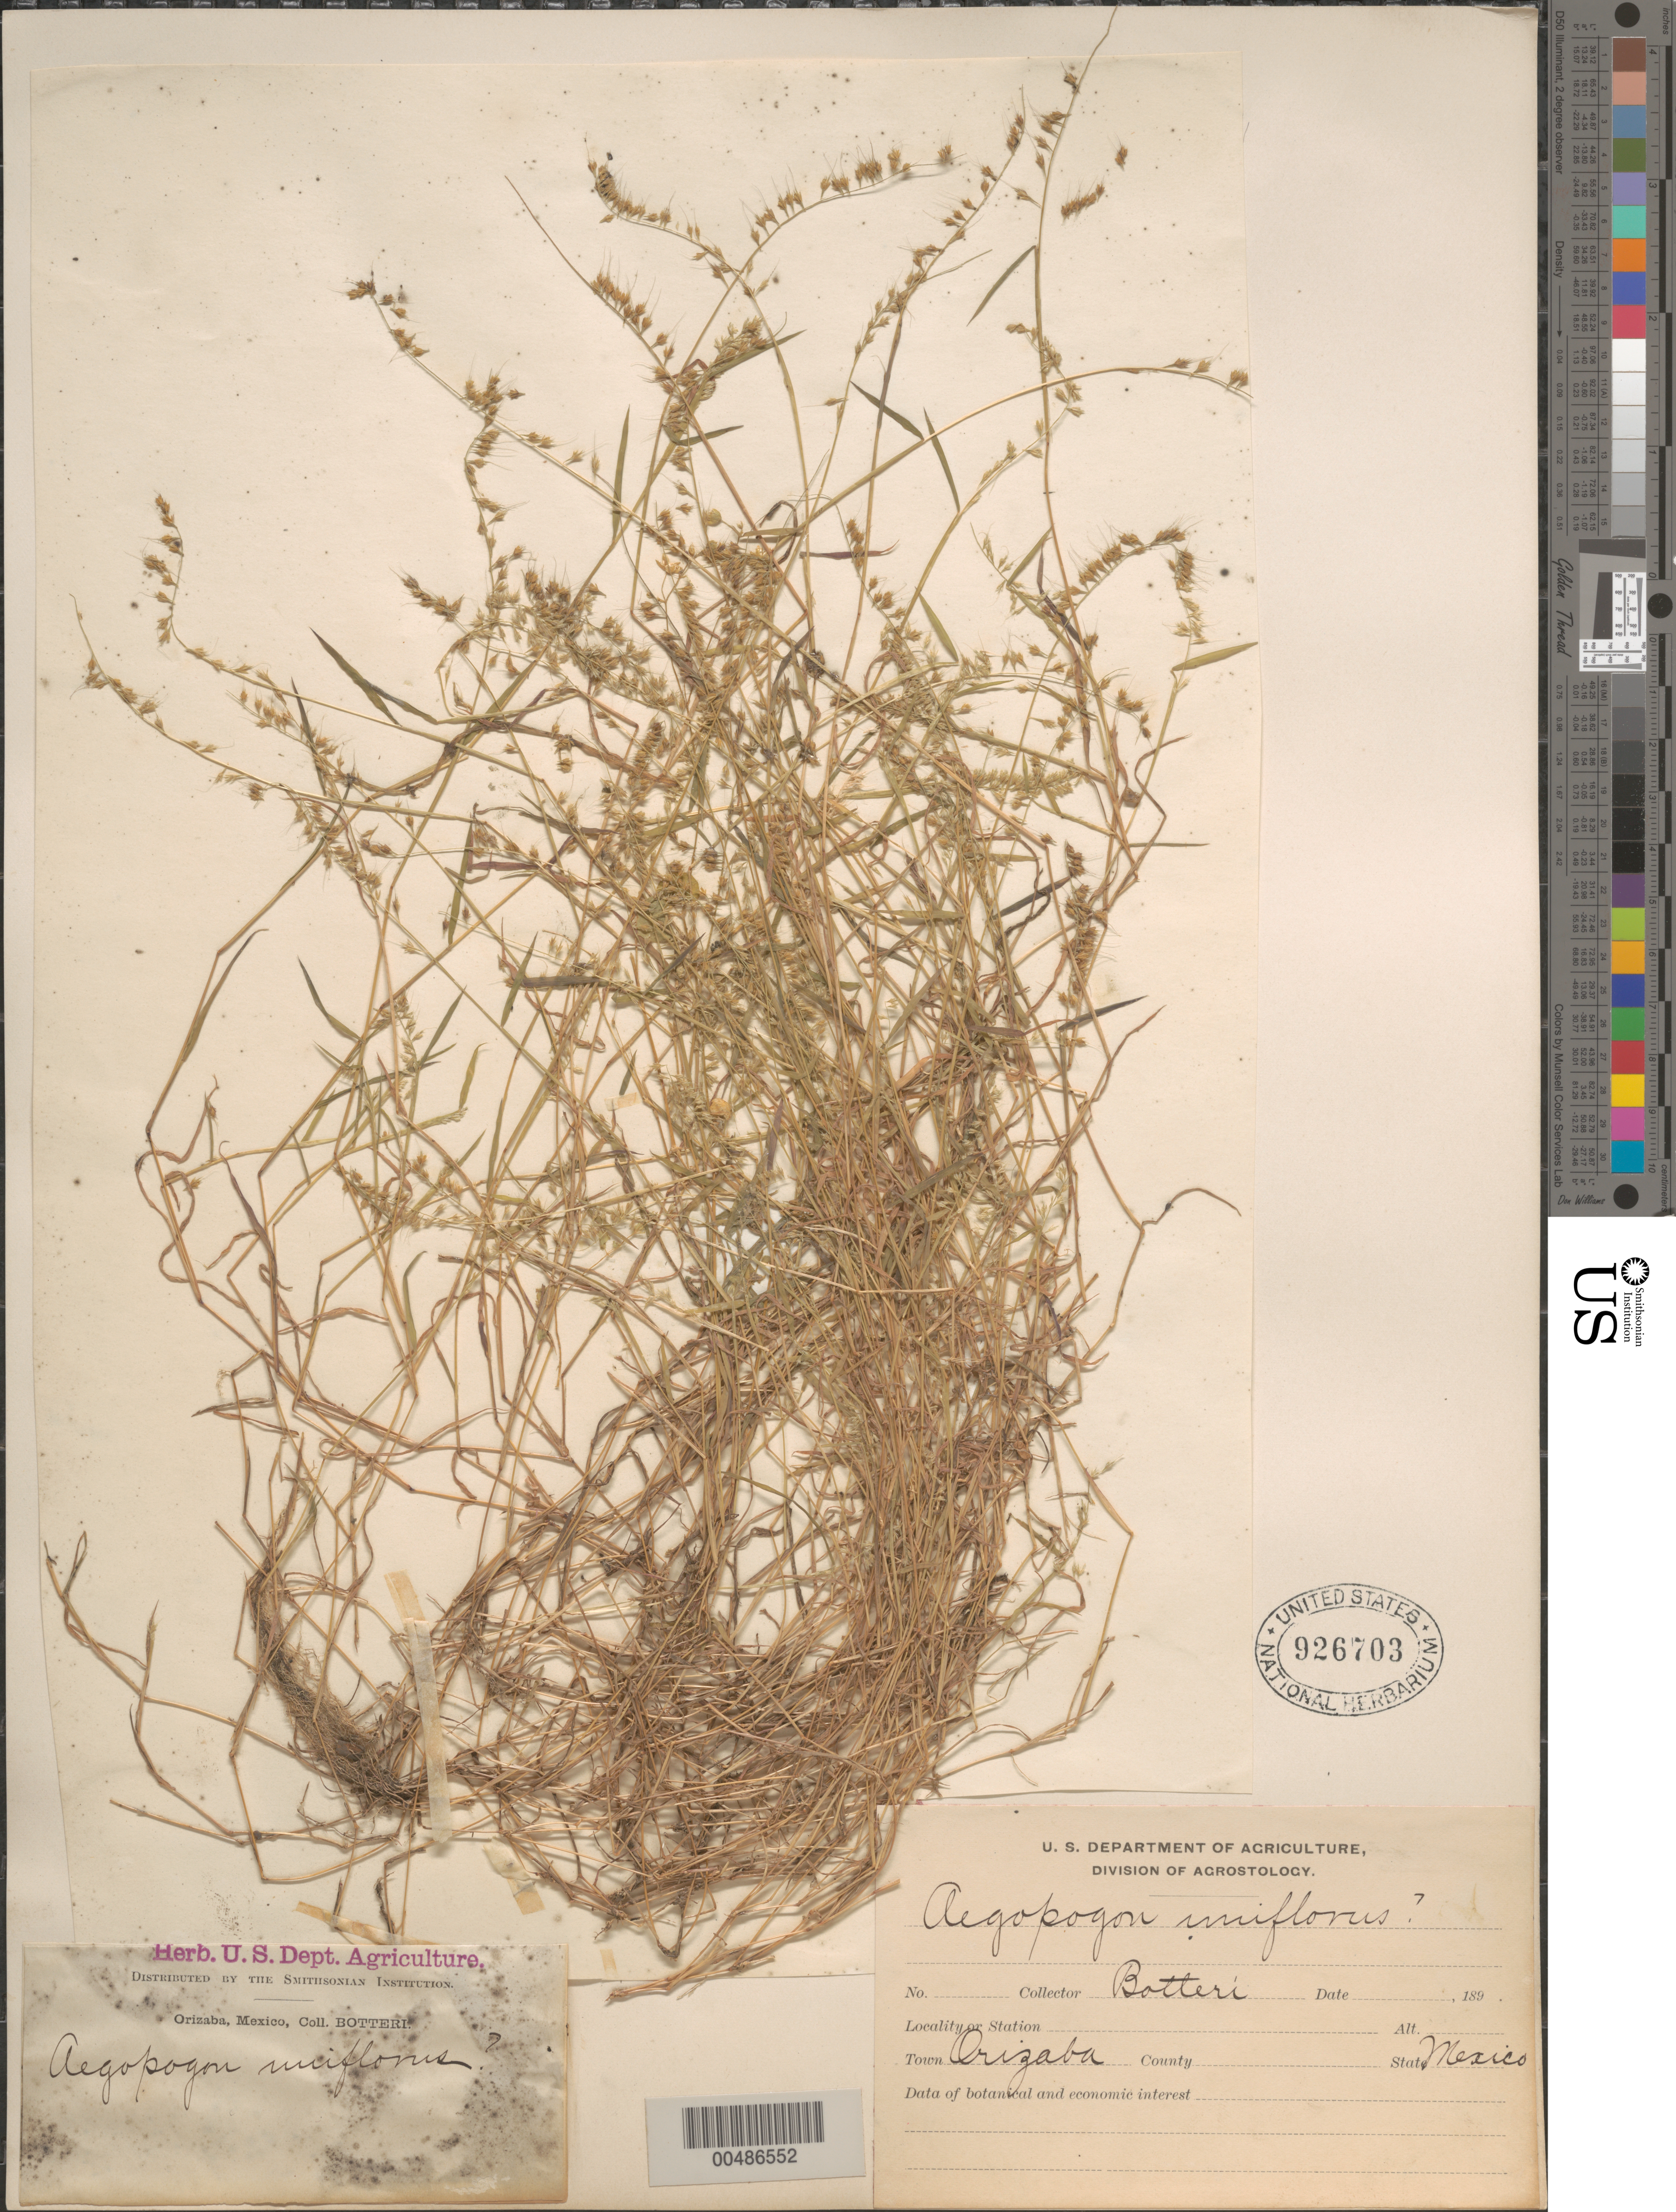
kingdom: Plantae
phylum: Tracheophyta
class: Liliopsida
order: Poales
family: Poaceae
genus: Aegopogon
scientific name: Aegopogon tenellus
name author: (DC.) Trin.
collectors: -. Botteri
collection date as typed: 189?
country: Mexico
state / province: Veracruz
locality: Orizaba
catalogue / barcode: US 926703